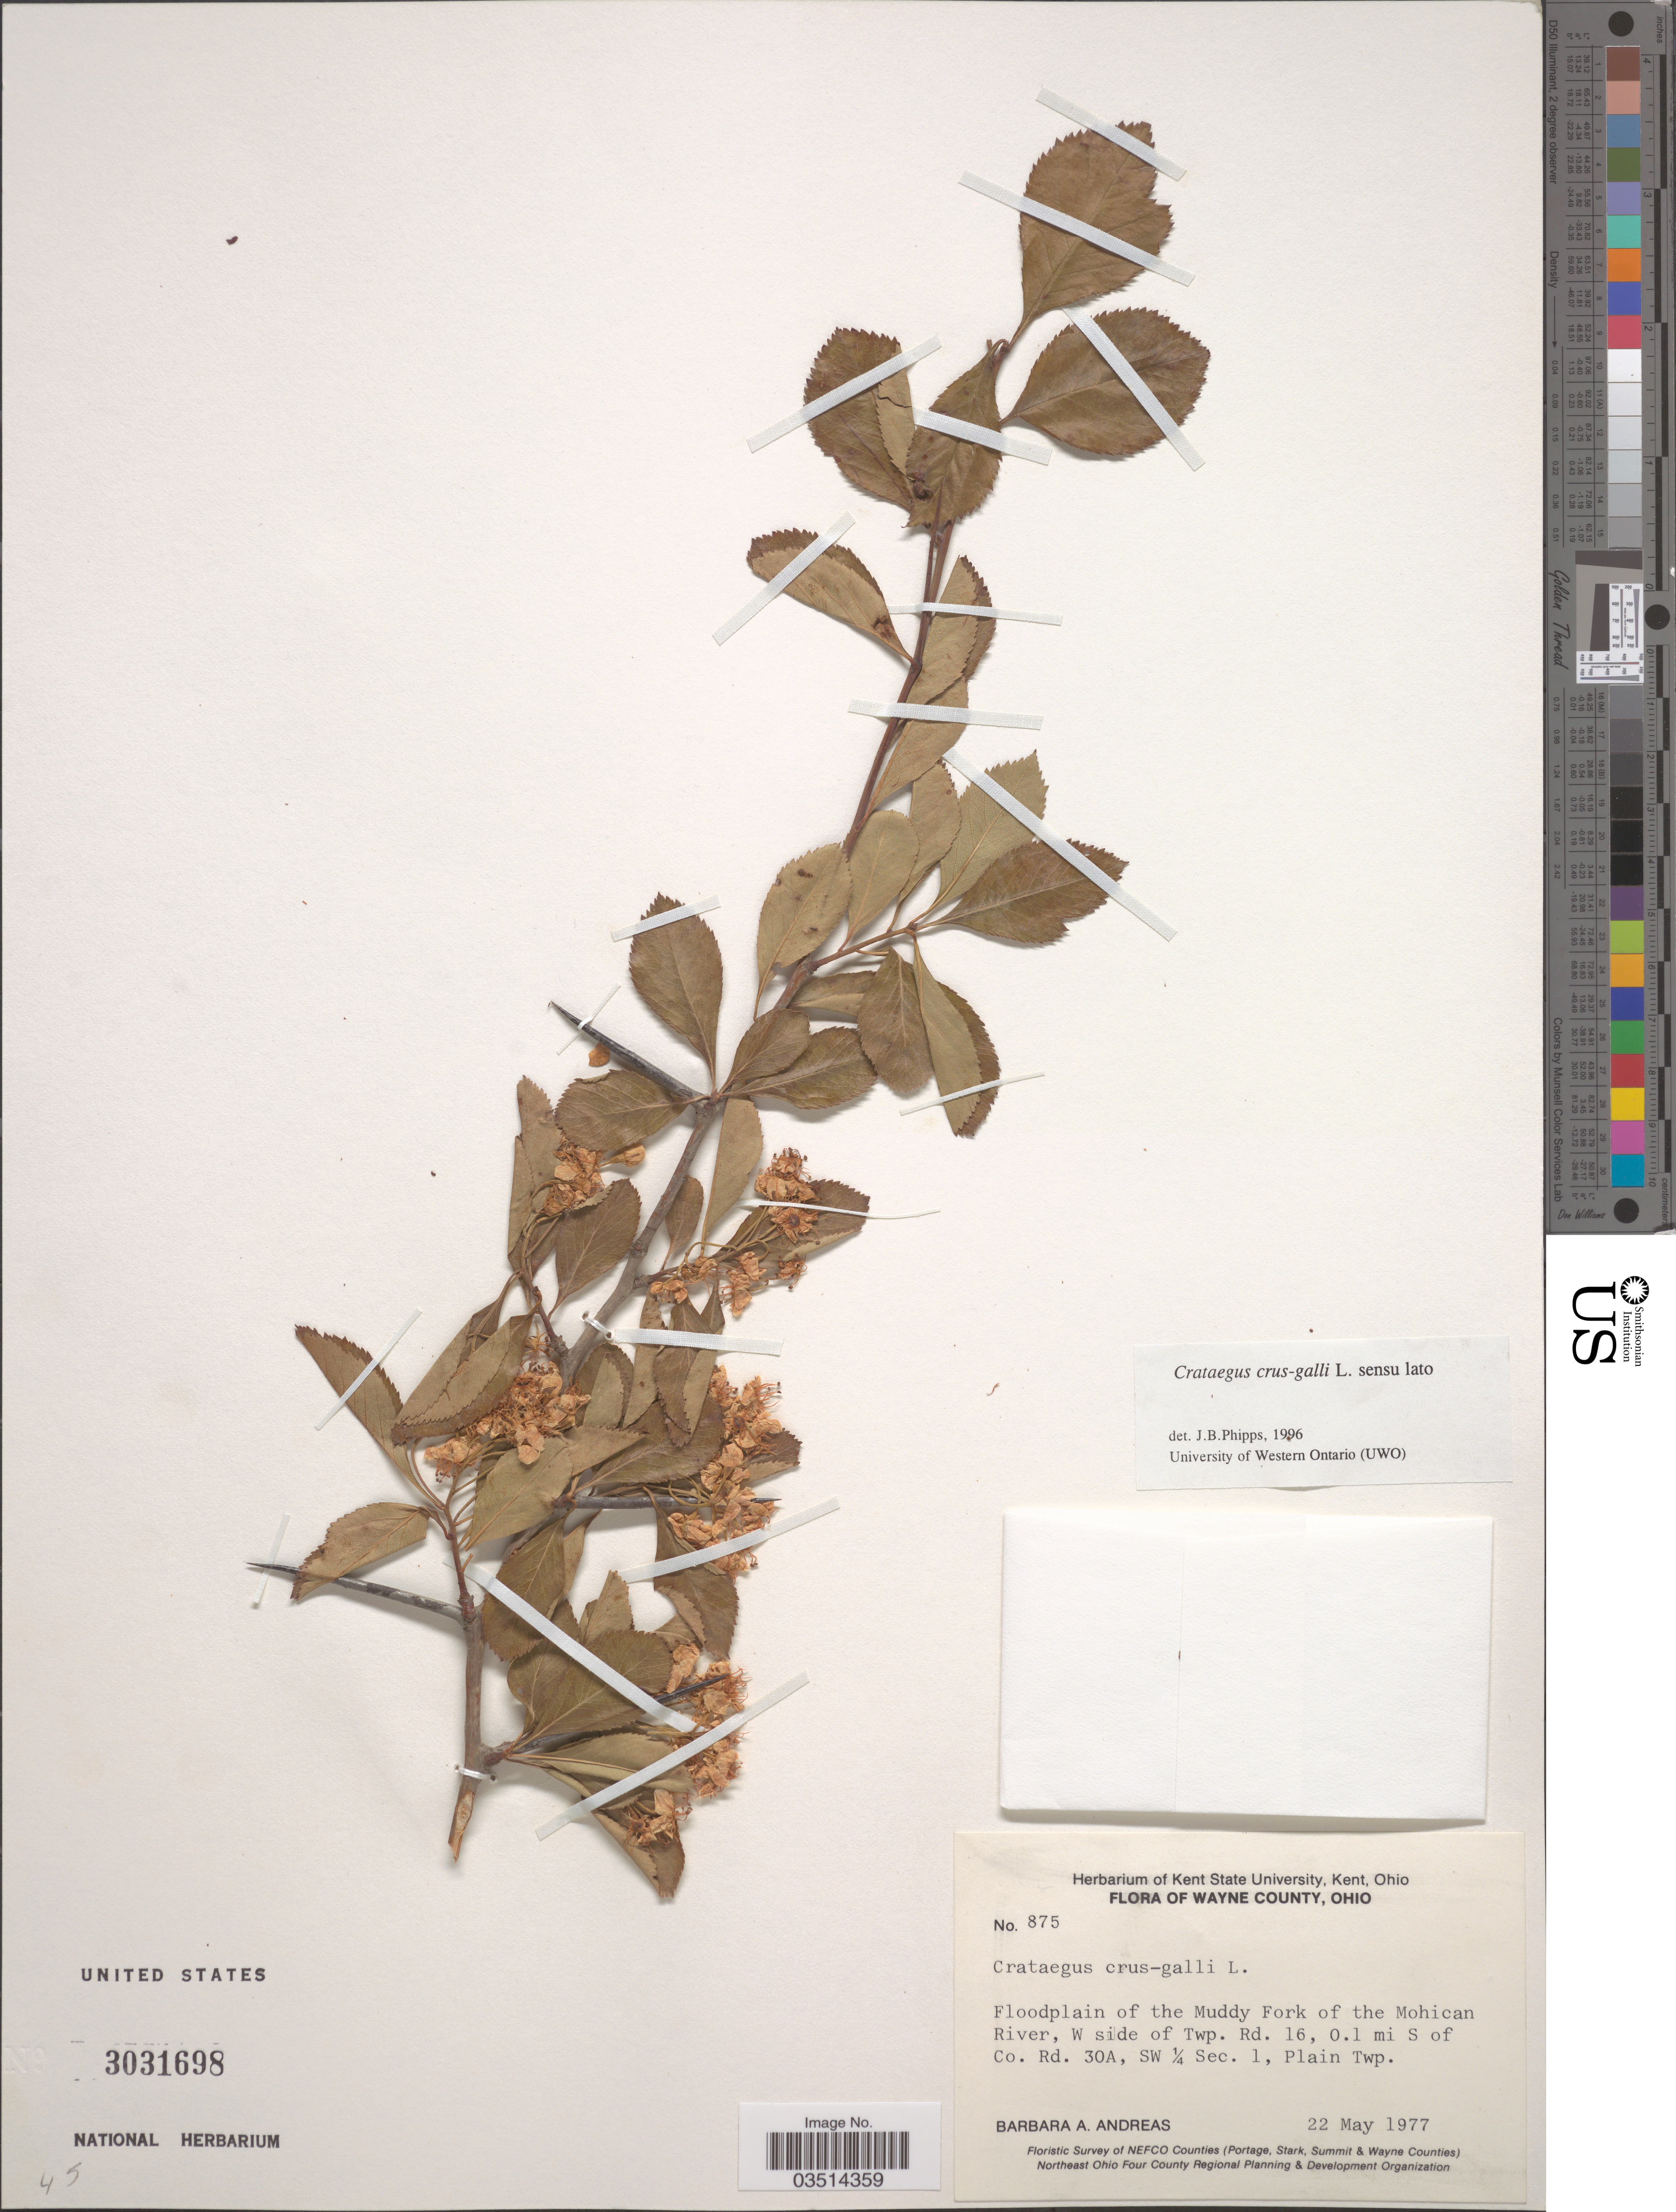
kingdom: Plantae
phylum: Tracheophyta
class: Magnoliopsida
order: Rosales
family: Rosaceae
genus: Crataegus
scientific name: Crataegus crus-galli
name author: L.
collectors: B. A. Andreas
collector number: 875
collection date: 1977-05-22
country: United States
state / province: Ohio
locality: Wayne County. Floodplain of the Muddy Fork of the Mohican River, W side of Twp. Rd. 16, 0.1 mi S of Co. Rd. 30A, SW ¼ Sec. 1, Plain Twp.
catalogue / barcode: US 3031698